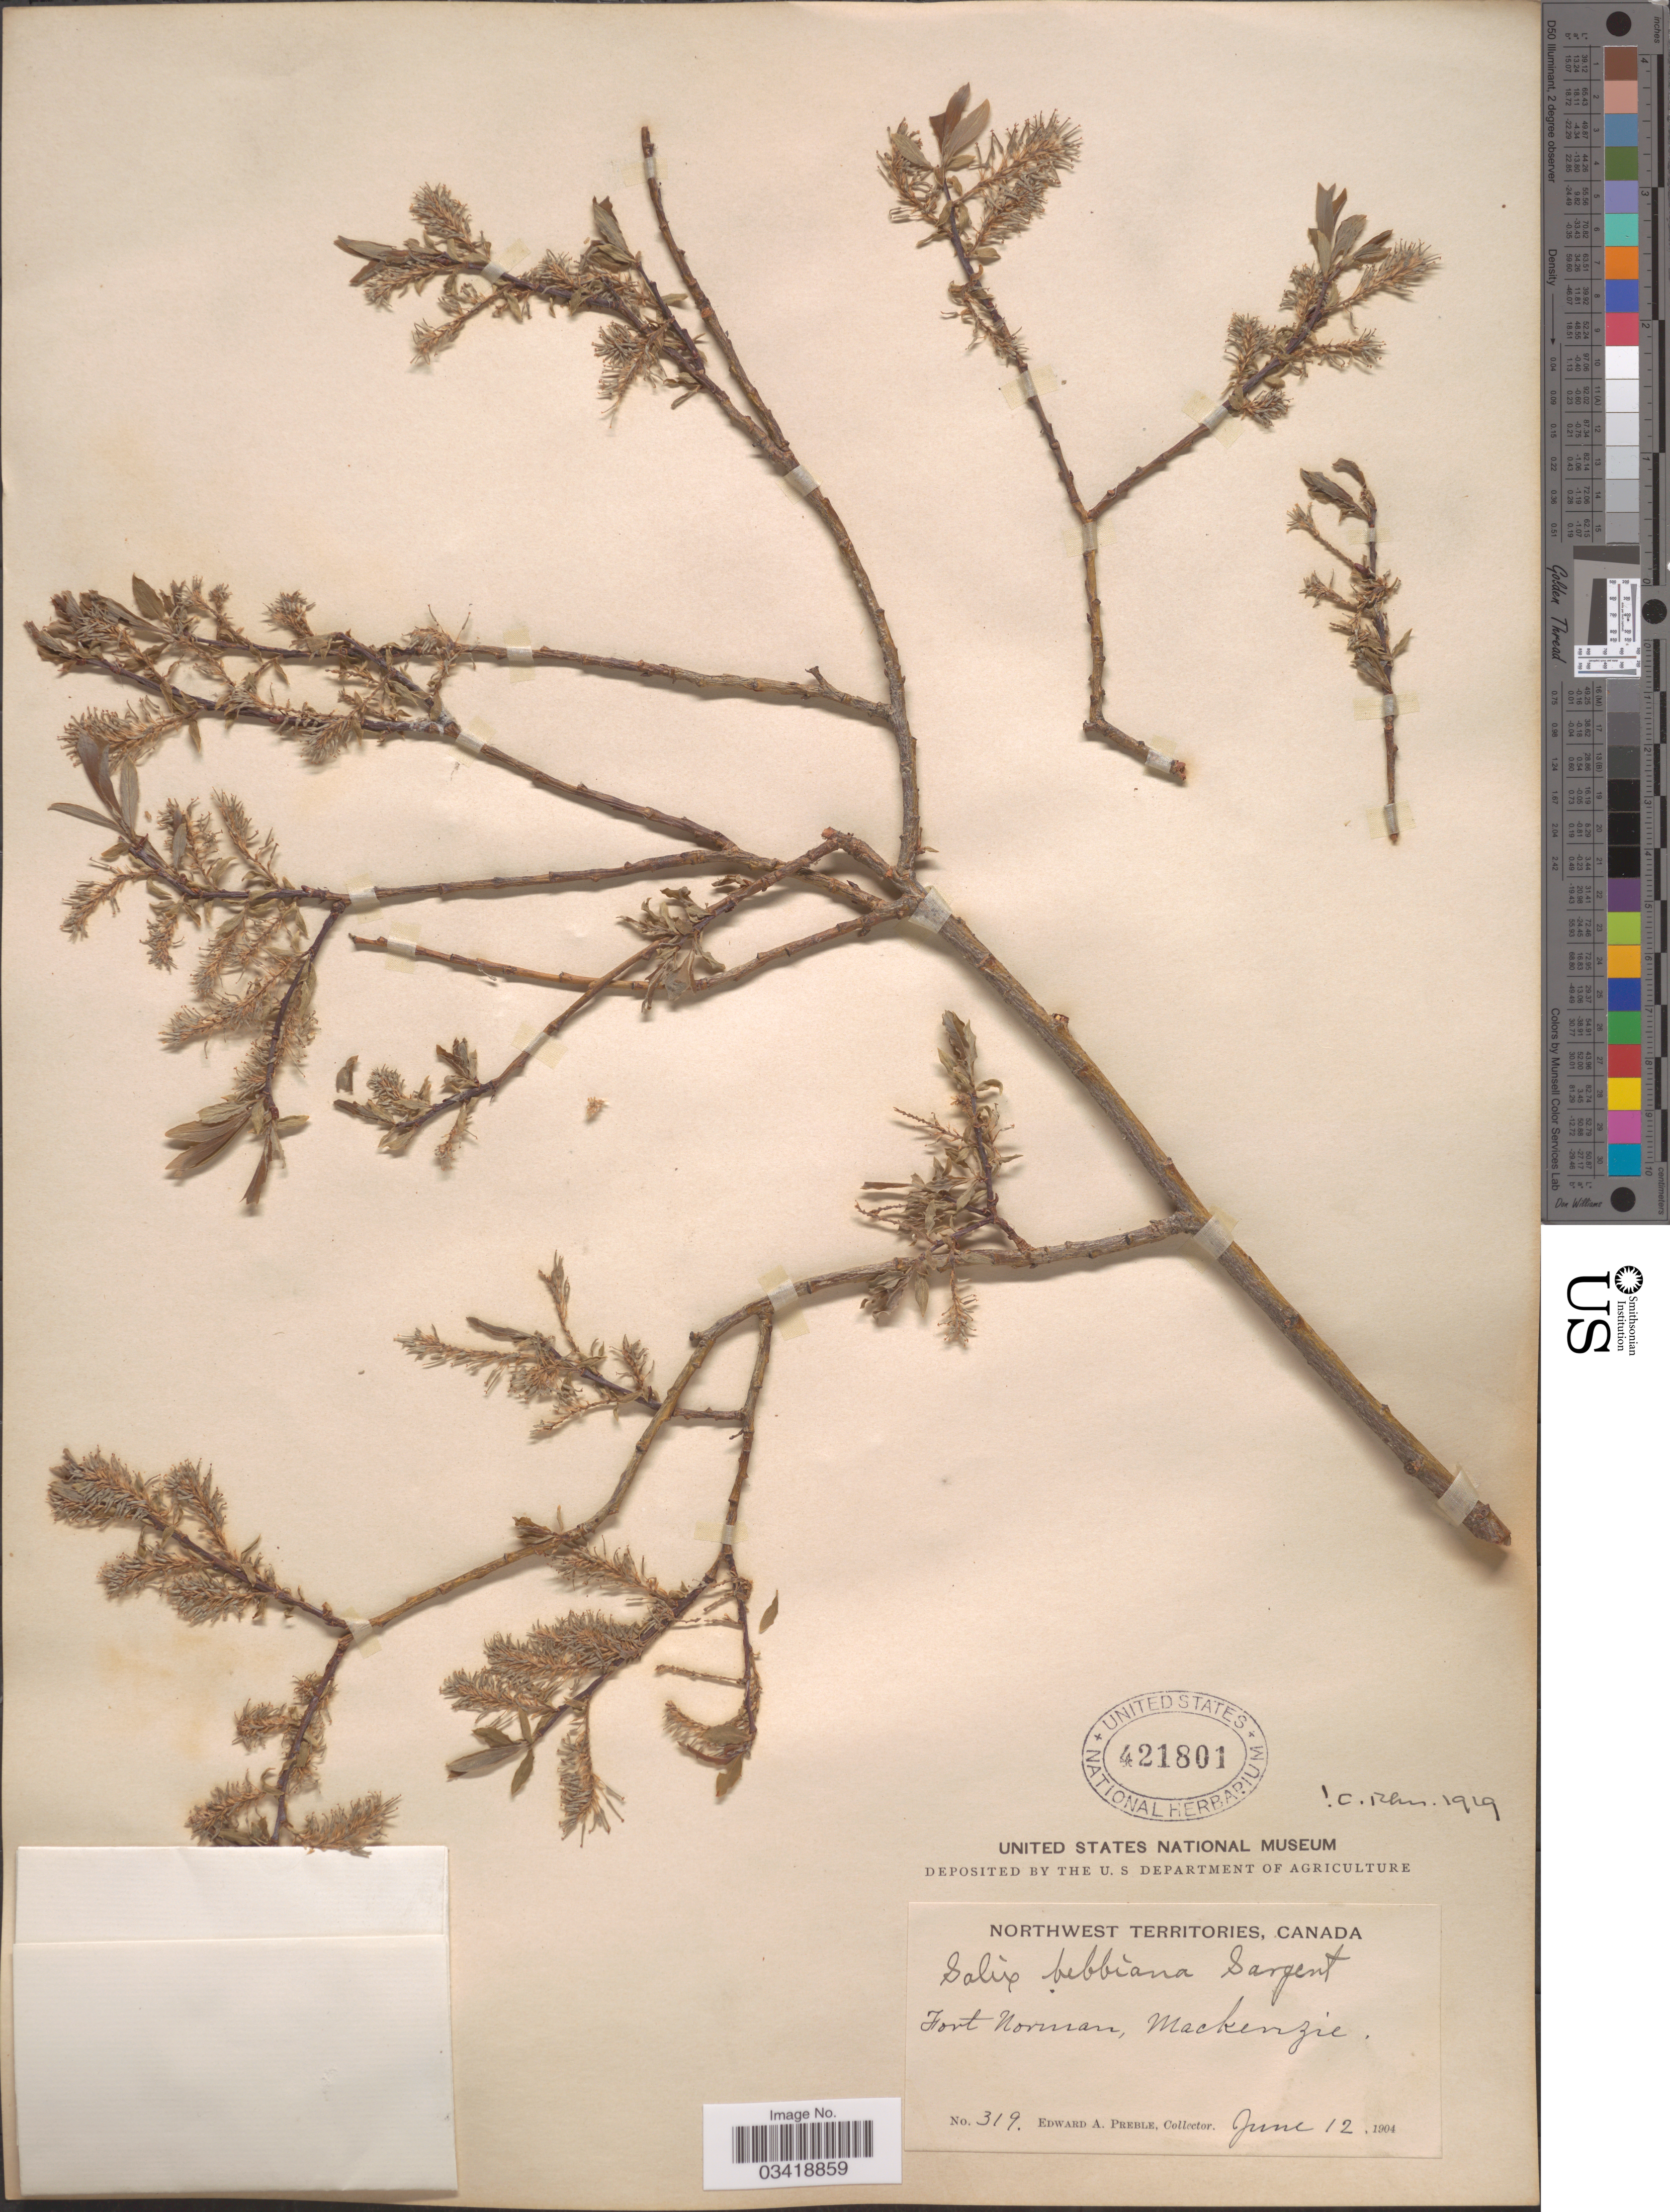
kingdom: Plantae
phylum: Tracheophyta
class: Magnoliopsida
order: Malpighiales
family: Salicaceae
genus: Salix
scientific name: Salix bebbiana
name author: Sarg.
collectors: E. Preble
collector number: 319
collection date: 1904-06-12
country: Canada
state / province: Northwest Territories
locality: Fort Norman, Mackenzie.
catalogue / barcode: US 421801